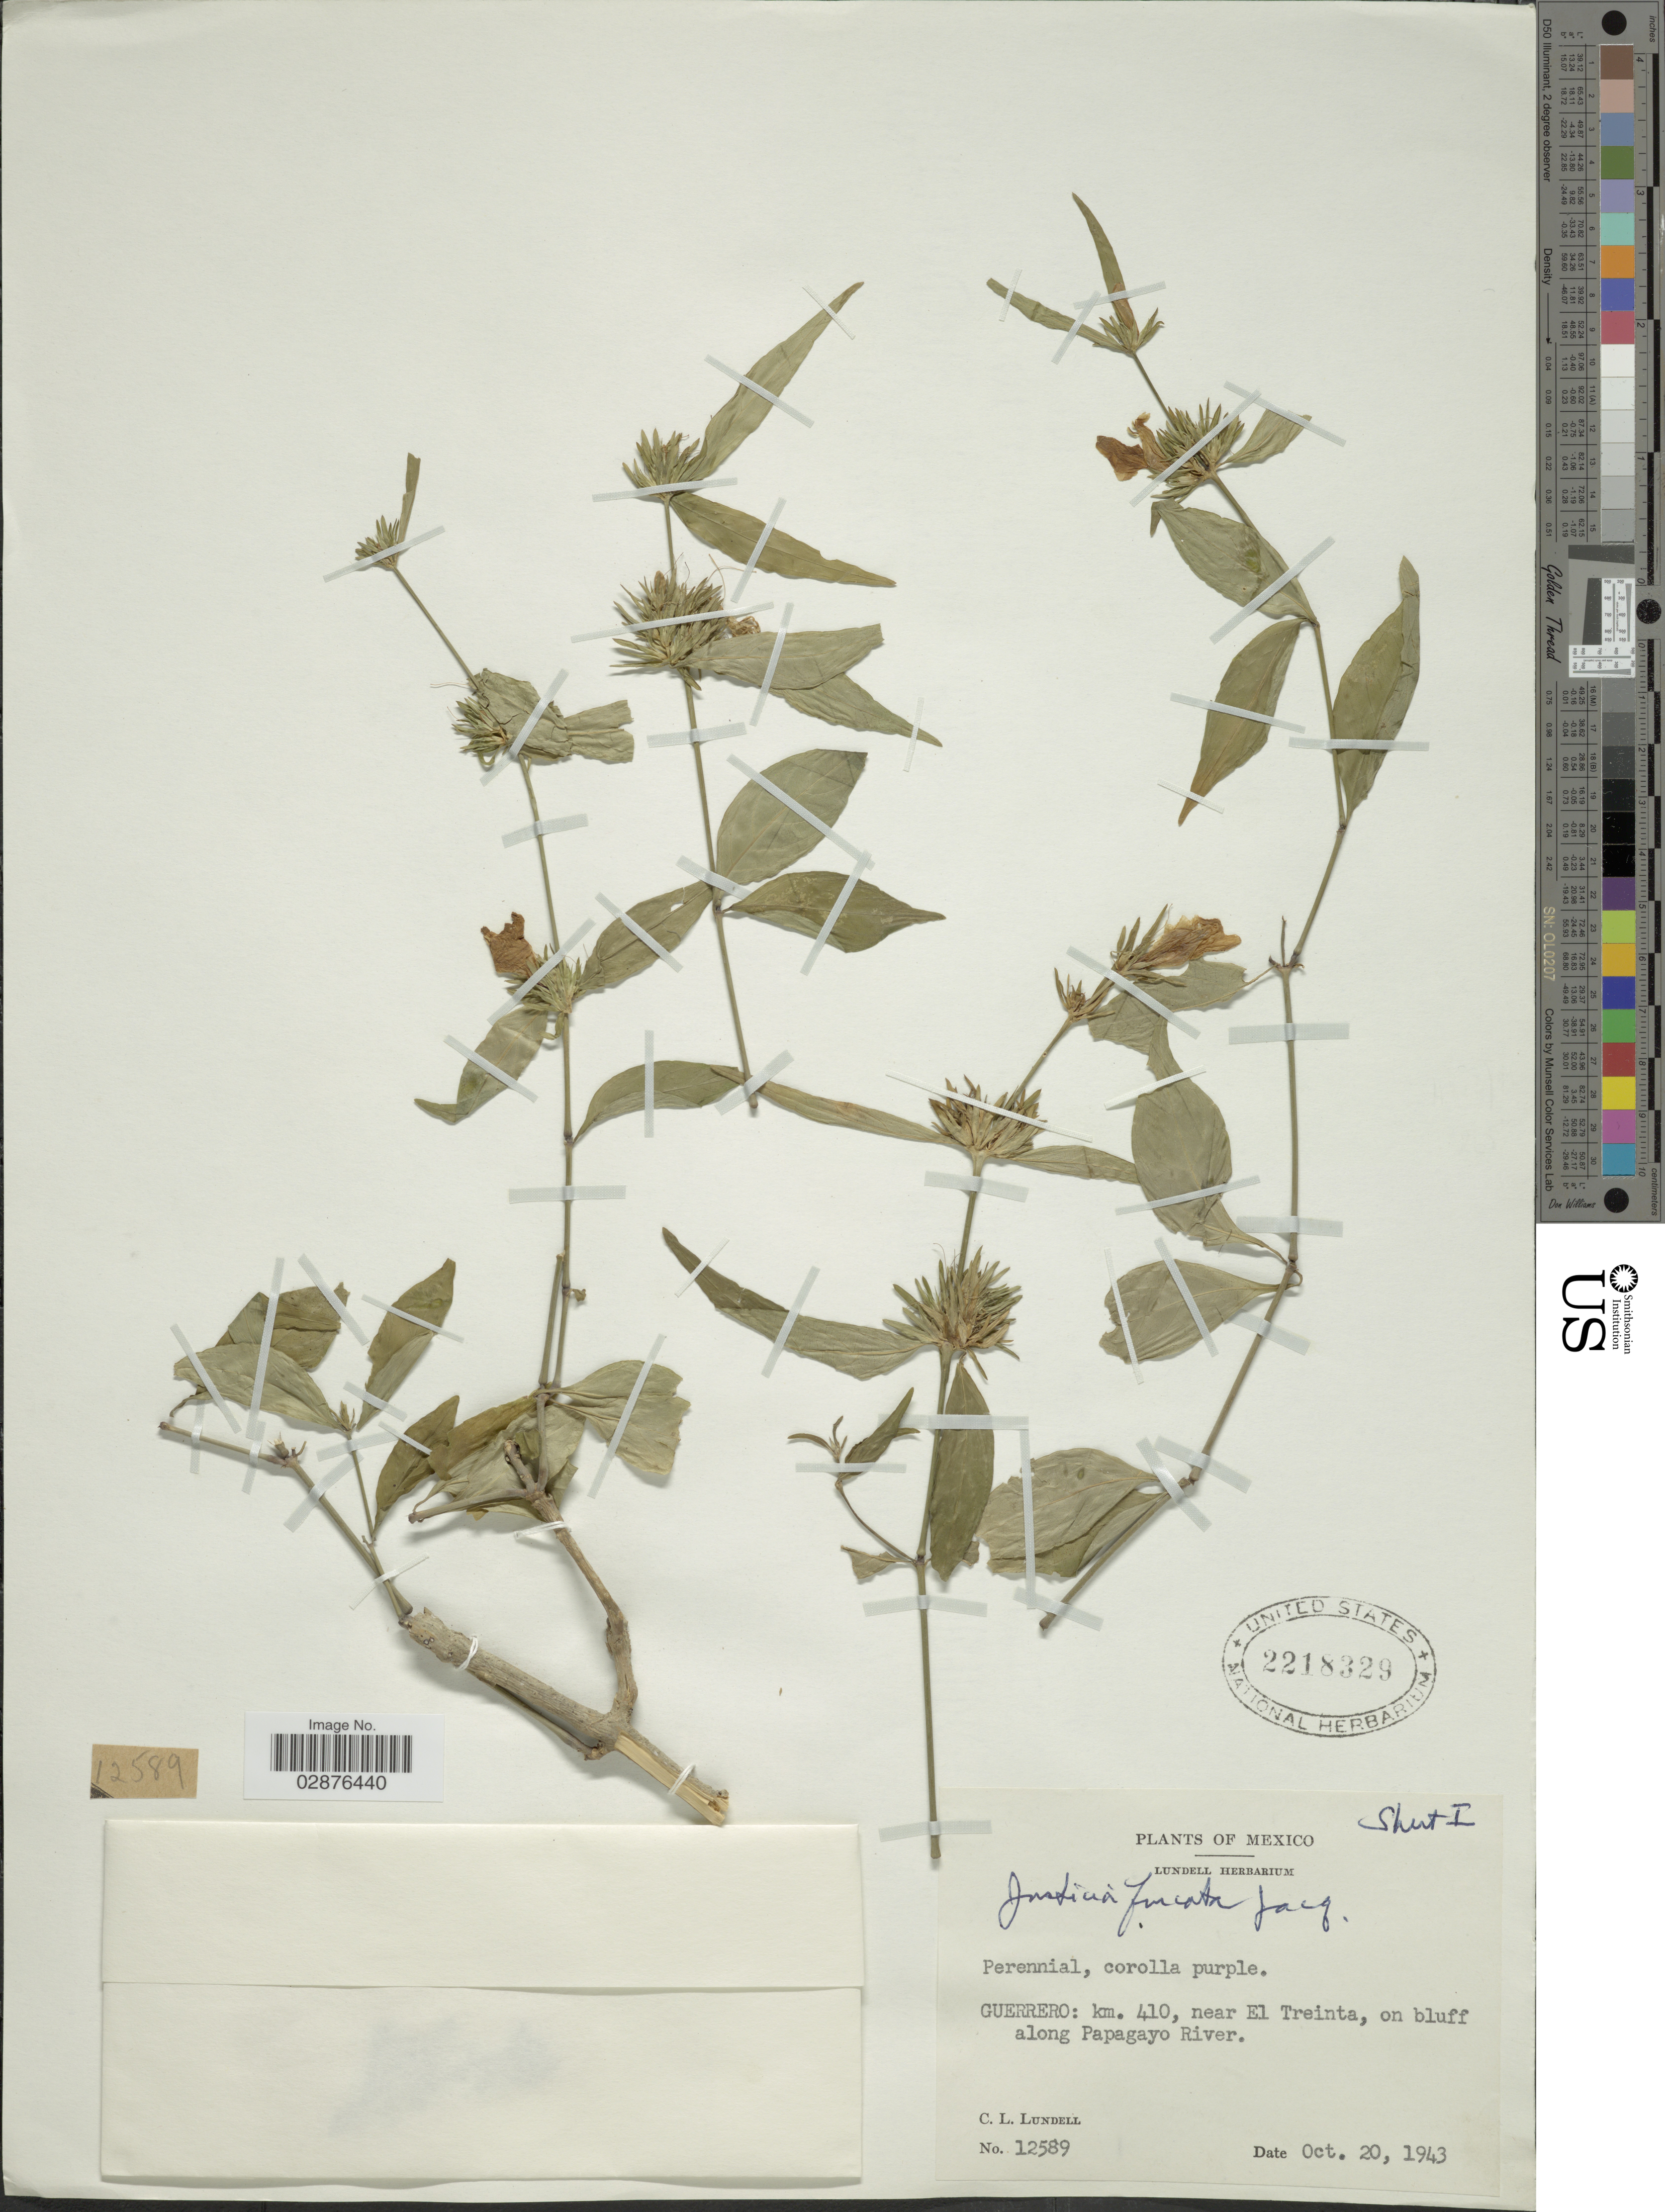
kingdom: Plantae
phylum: Tracheophyta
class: Magnoliopsida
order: Lamiales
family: Acanthaceae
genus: Justicia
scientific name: Justicia furcata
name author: Lam.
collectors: C. L. Lundell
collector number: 12589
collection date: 1943-10-20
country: Mexico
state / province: Guerrero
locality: Km. 410, near El Treinta, on bluff along Papagayo River.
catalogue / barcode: US 2218329